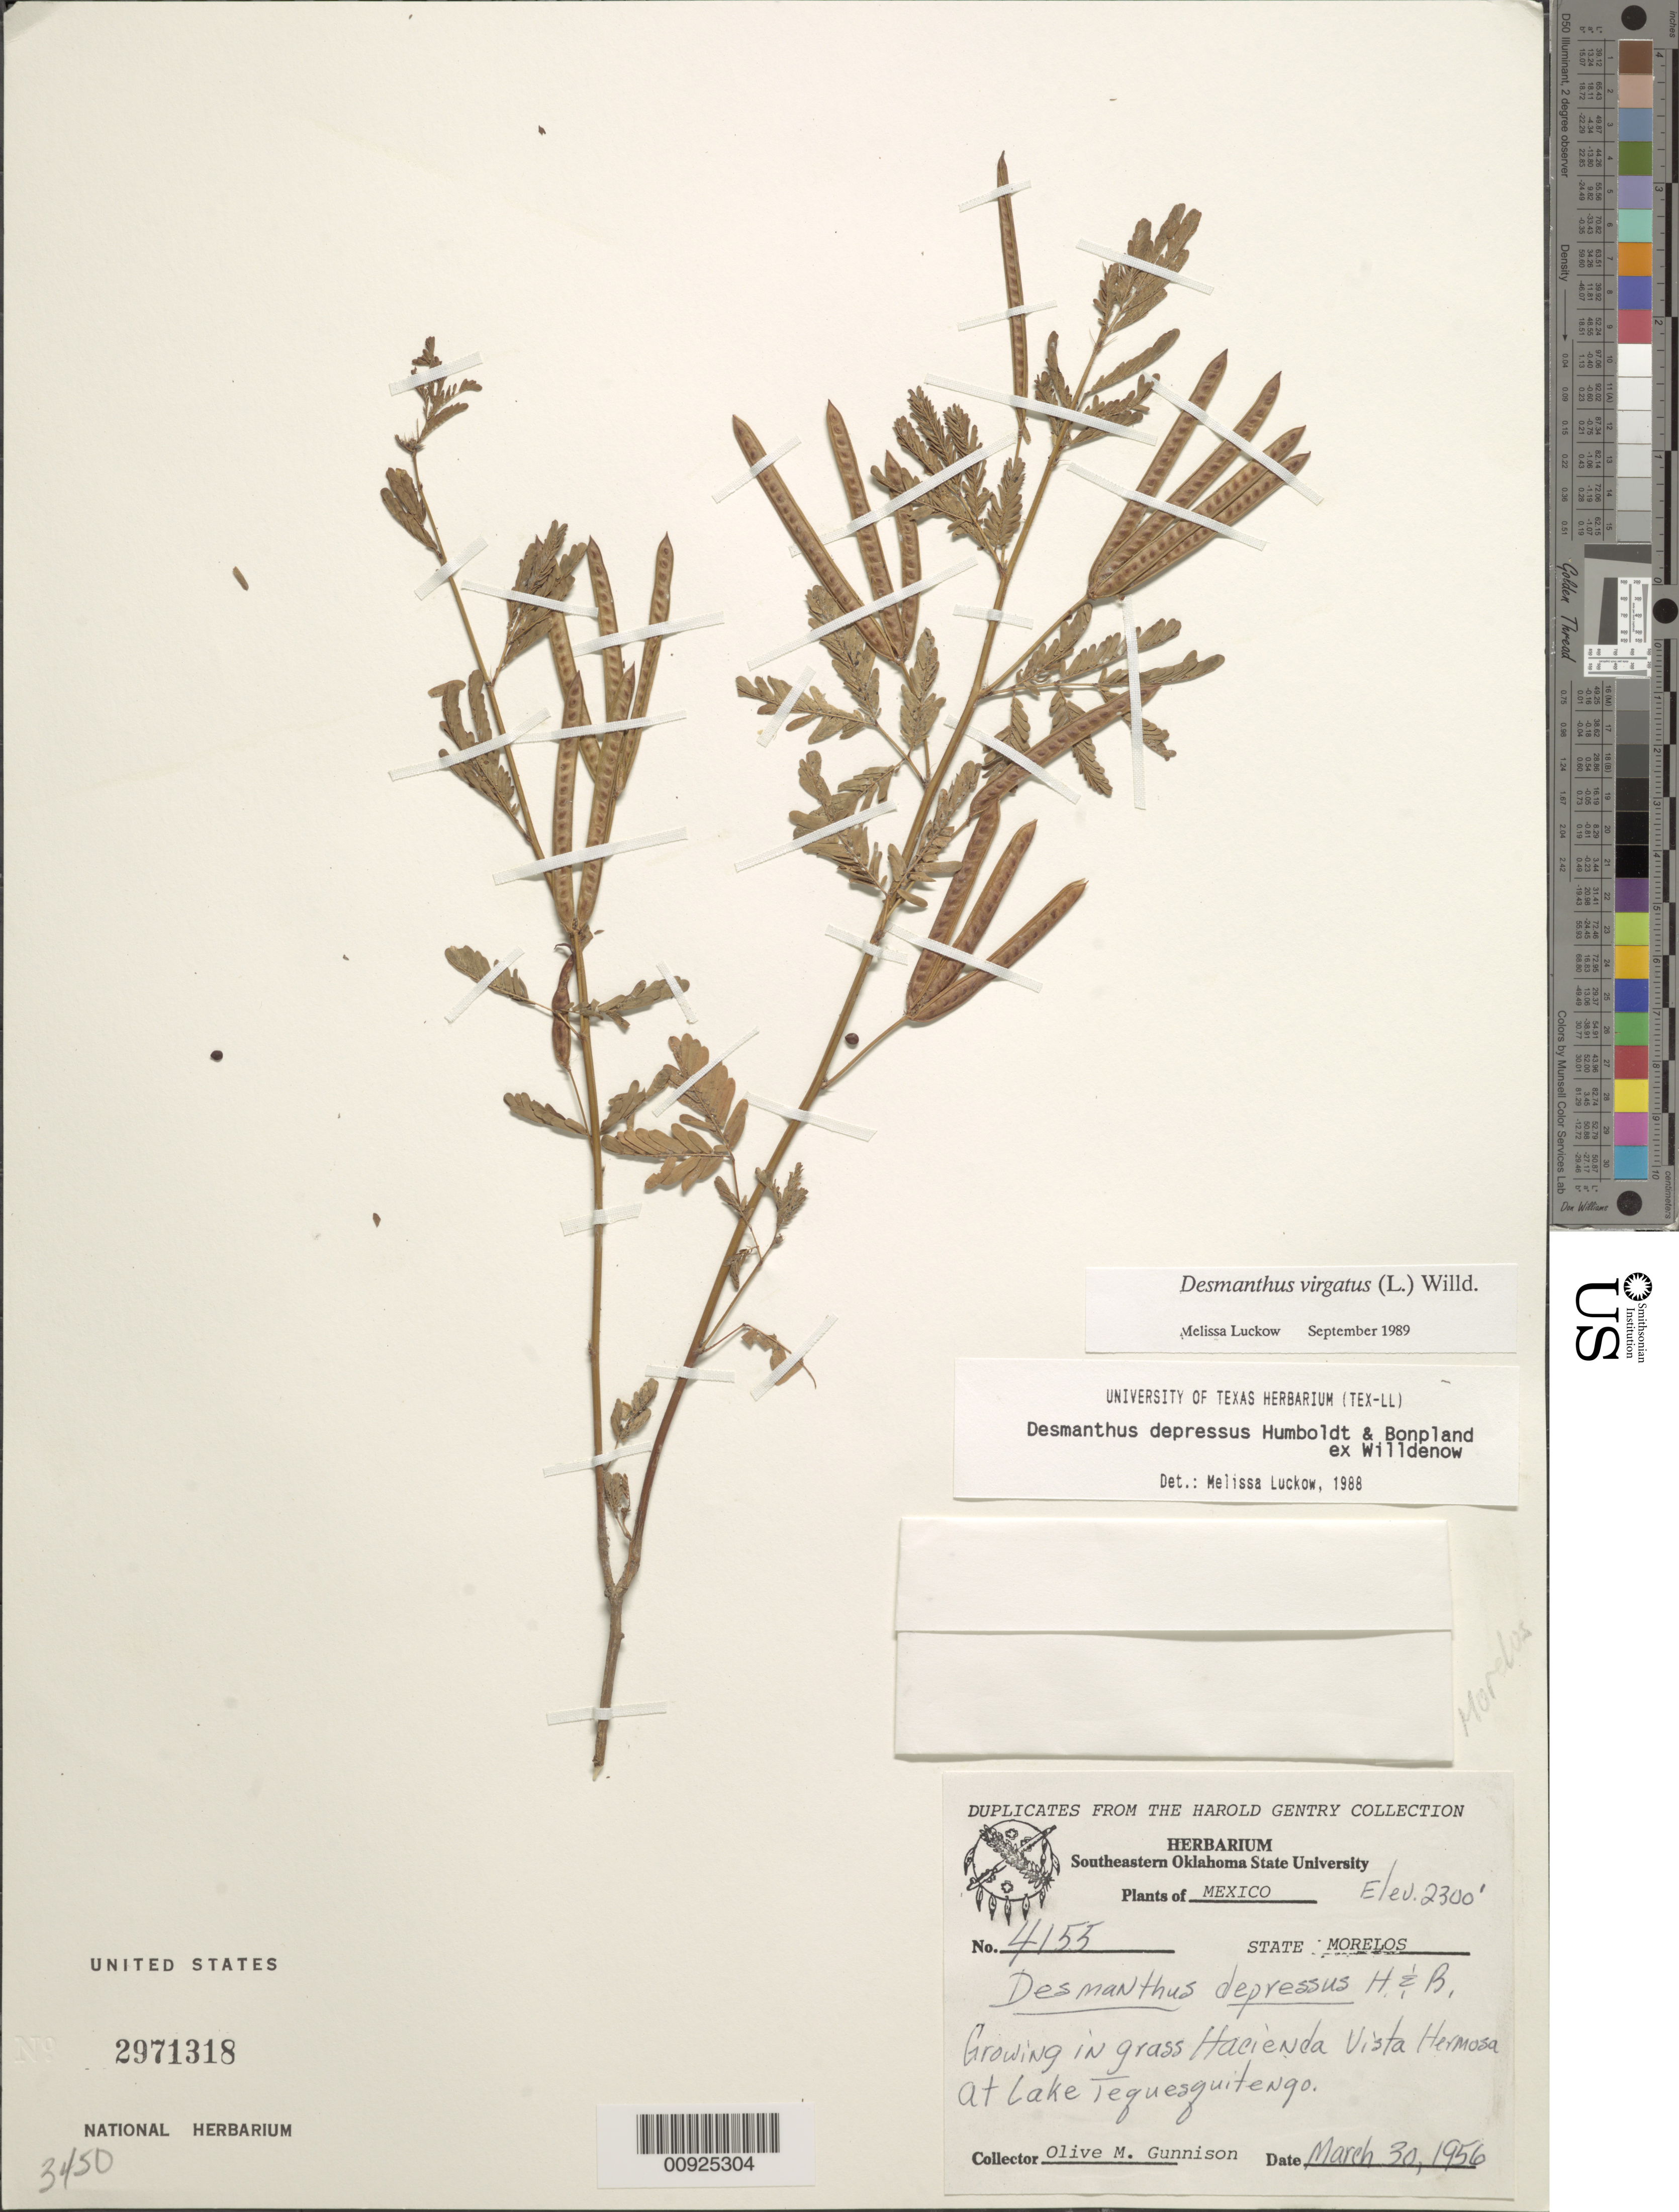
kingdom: Plantae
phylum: Tracheophyta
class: Magnoliopsida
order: Fabales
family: Fabaceae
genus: Desmanthus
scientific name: Desmanthus virgatus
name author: (L.) Willd.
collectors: Gunnison, O. M.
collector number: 4155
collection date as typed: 30 Mar 1956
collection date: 1956-03-30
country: Mexico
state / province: Morelos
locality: Hacienda Vista Hermosa at Lake Tequesquitengo.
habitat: Growing in grass.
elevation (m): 701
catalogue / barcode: US 2971318